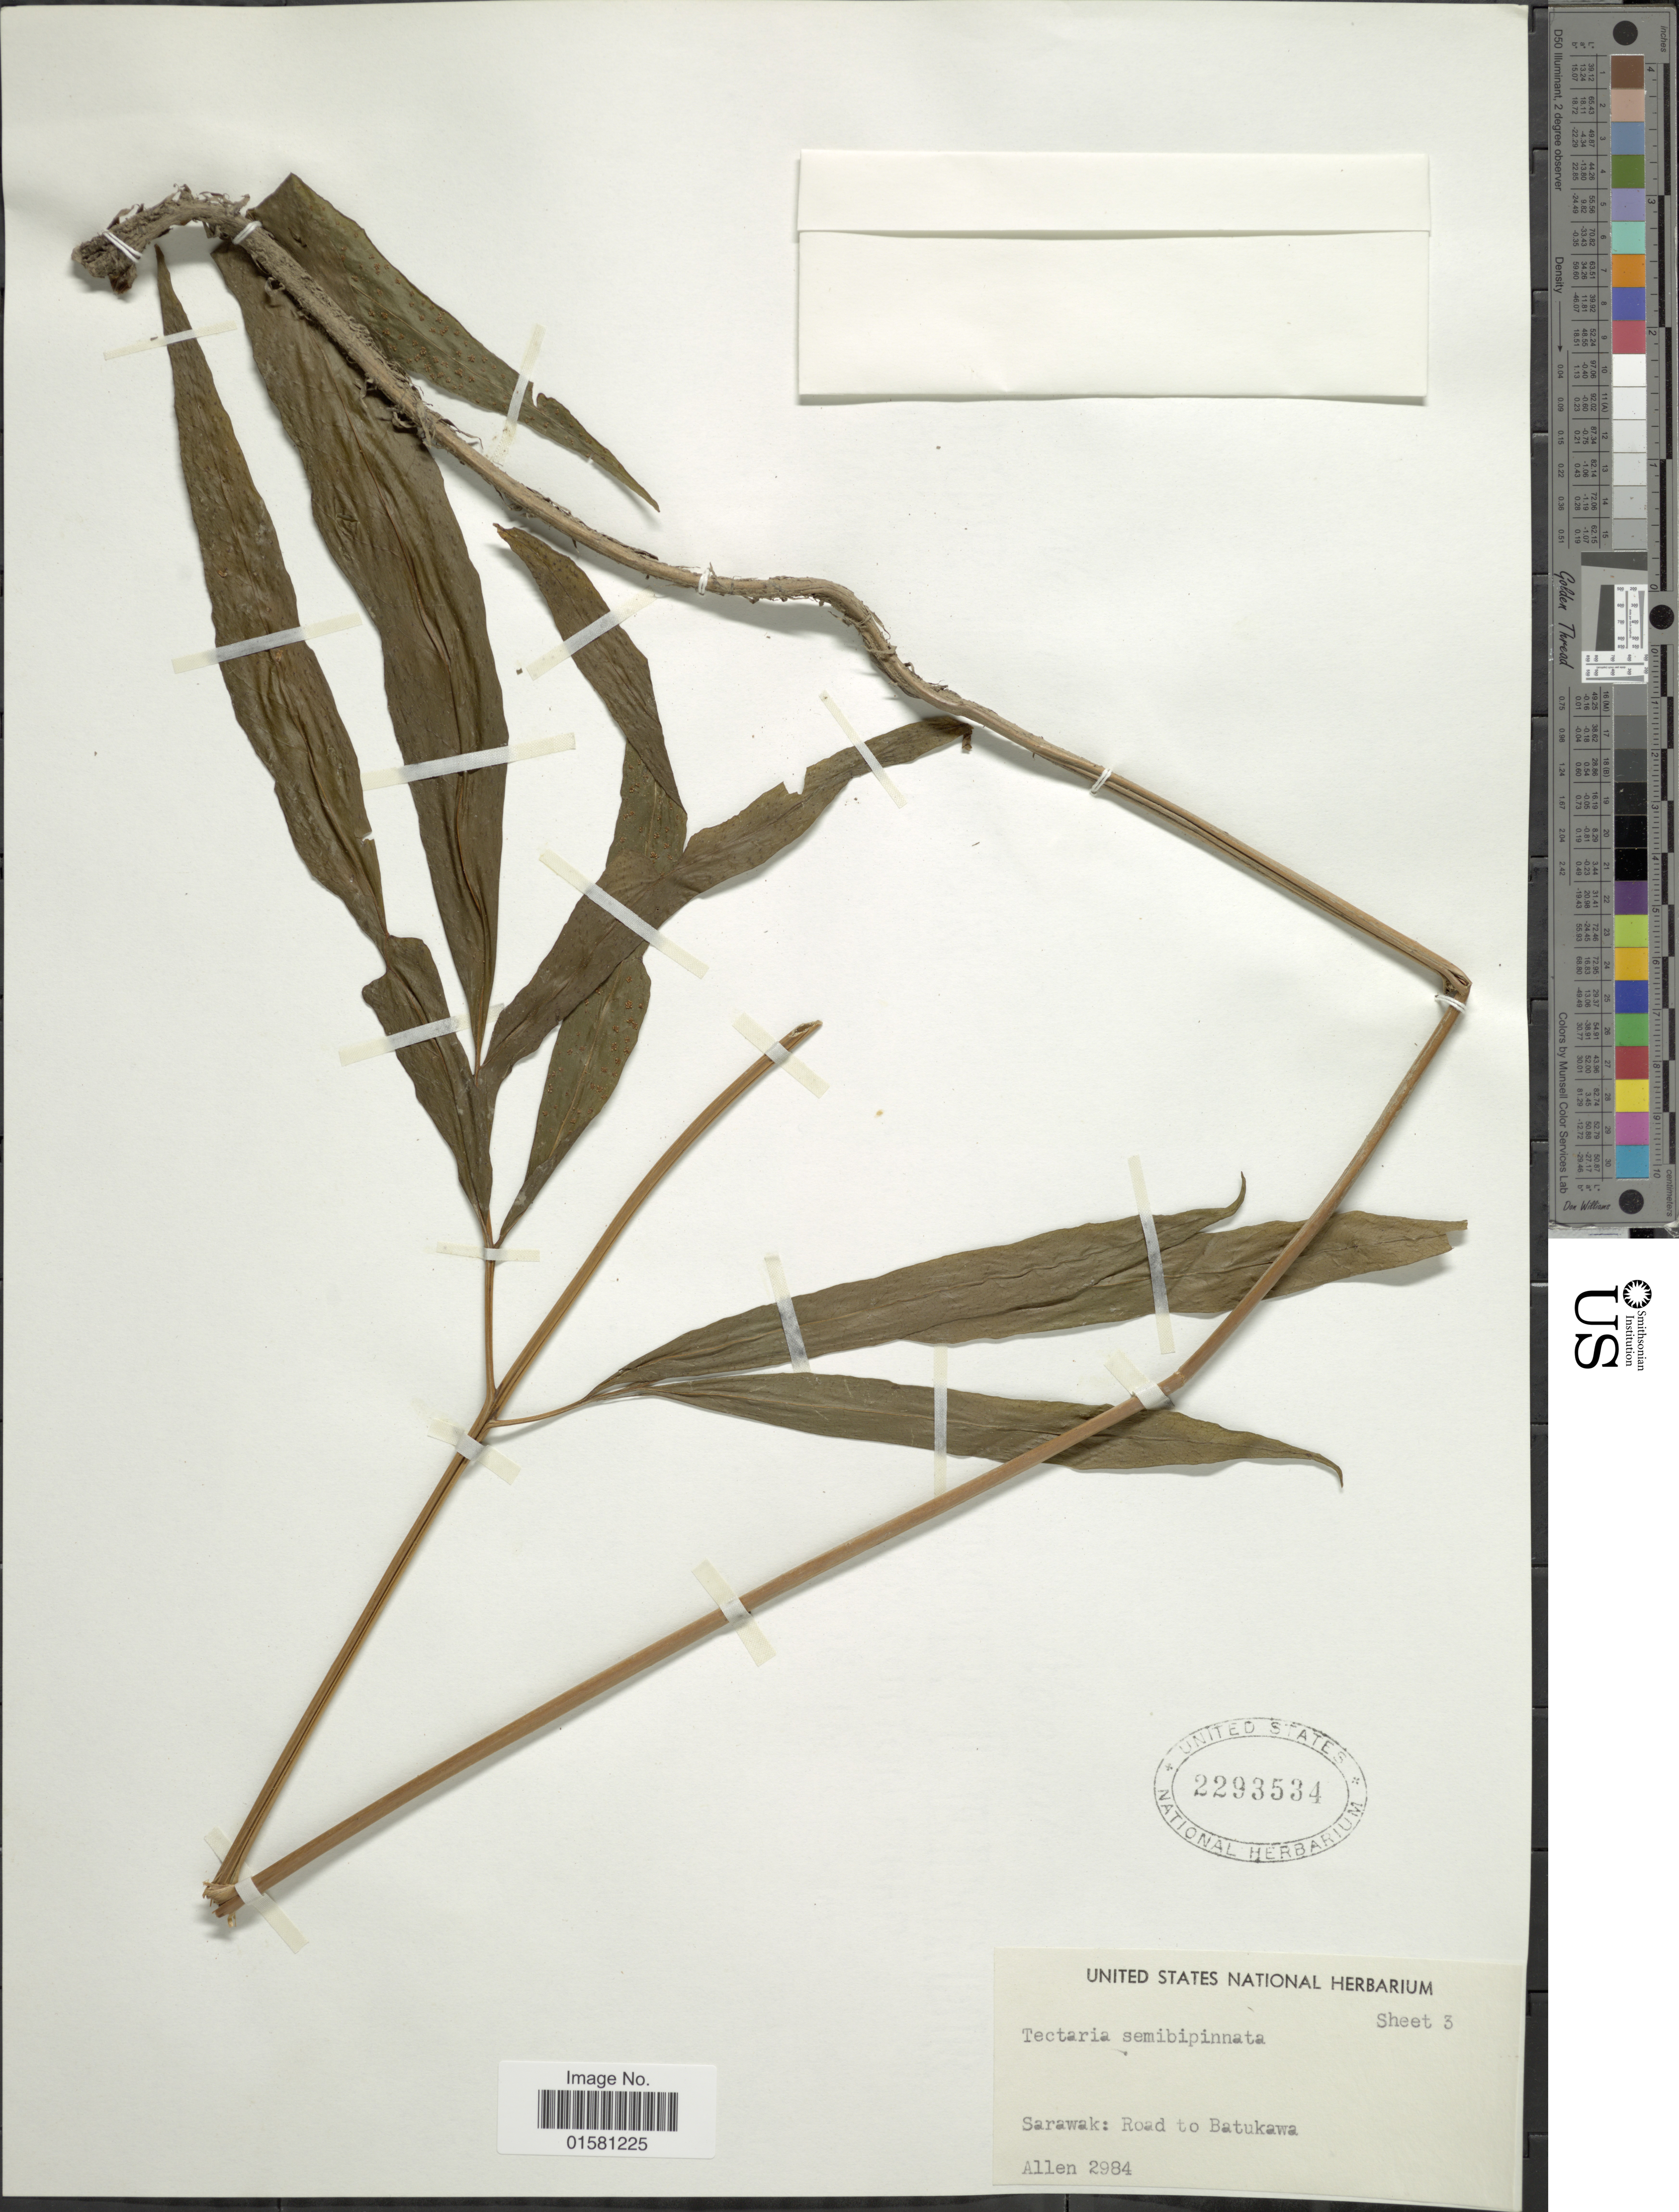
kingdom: Plantae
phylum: Tracheophyta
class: Polypodiopsida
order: Polypodiales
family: Tectariaceae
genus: Tectaria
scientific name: Tectaria semibipinnata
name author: (Hook.) Copel.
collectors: -- Allen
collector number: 2984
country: Malaysia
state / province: Sarawak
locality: Sarawak; Road to Batukawa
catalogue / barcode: US 2293534